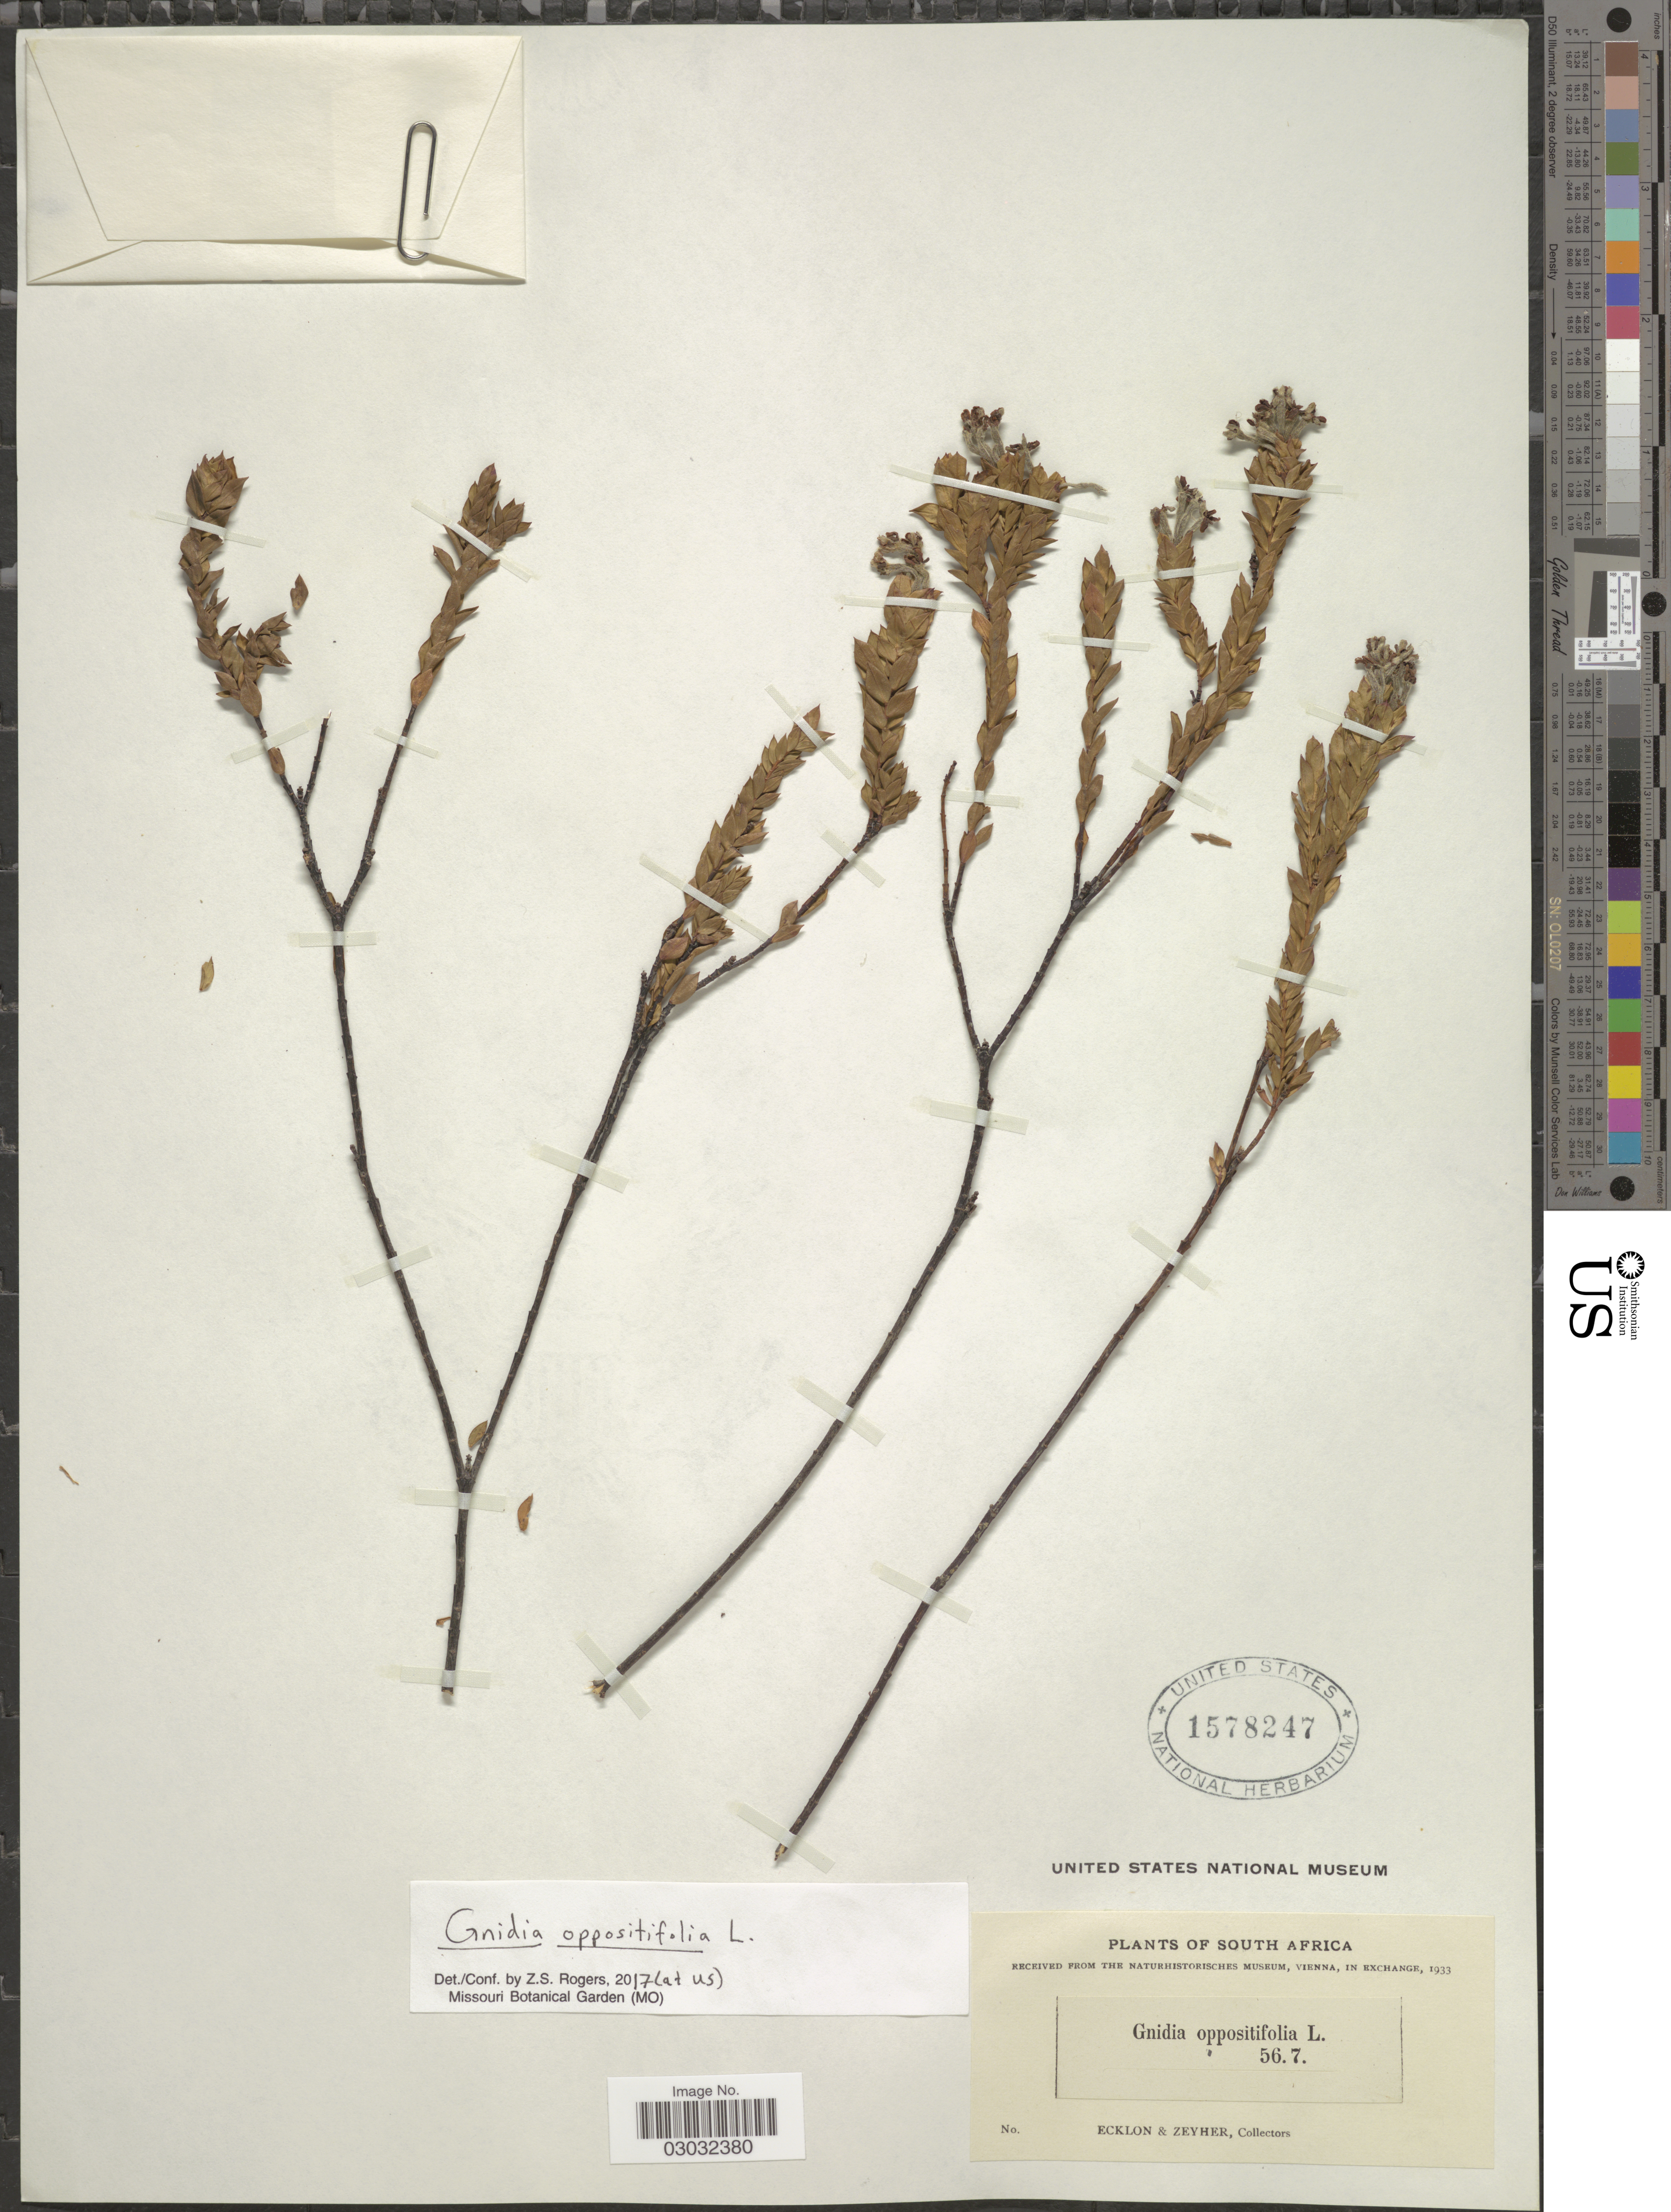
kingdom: Plantae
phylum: Tracheophyta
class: Magnoliopsida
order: Malvales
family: Thymelaeaceae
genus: Gnidia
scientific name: Gnidia oppositifolia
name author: L.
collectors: -. Ecklon & -. Zeyher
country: South Africa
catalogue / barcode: US 1578247